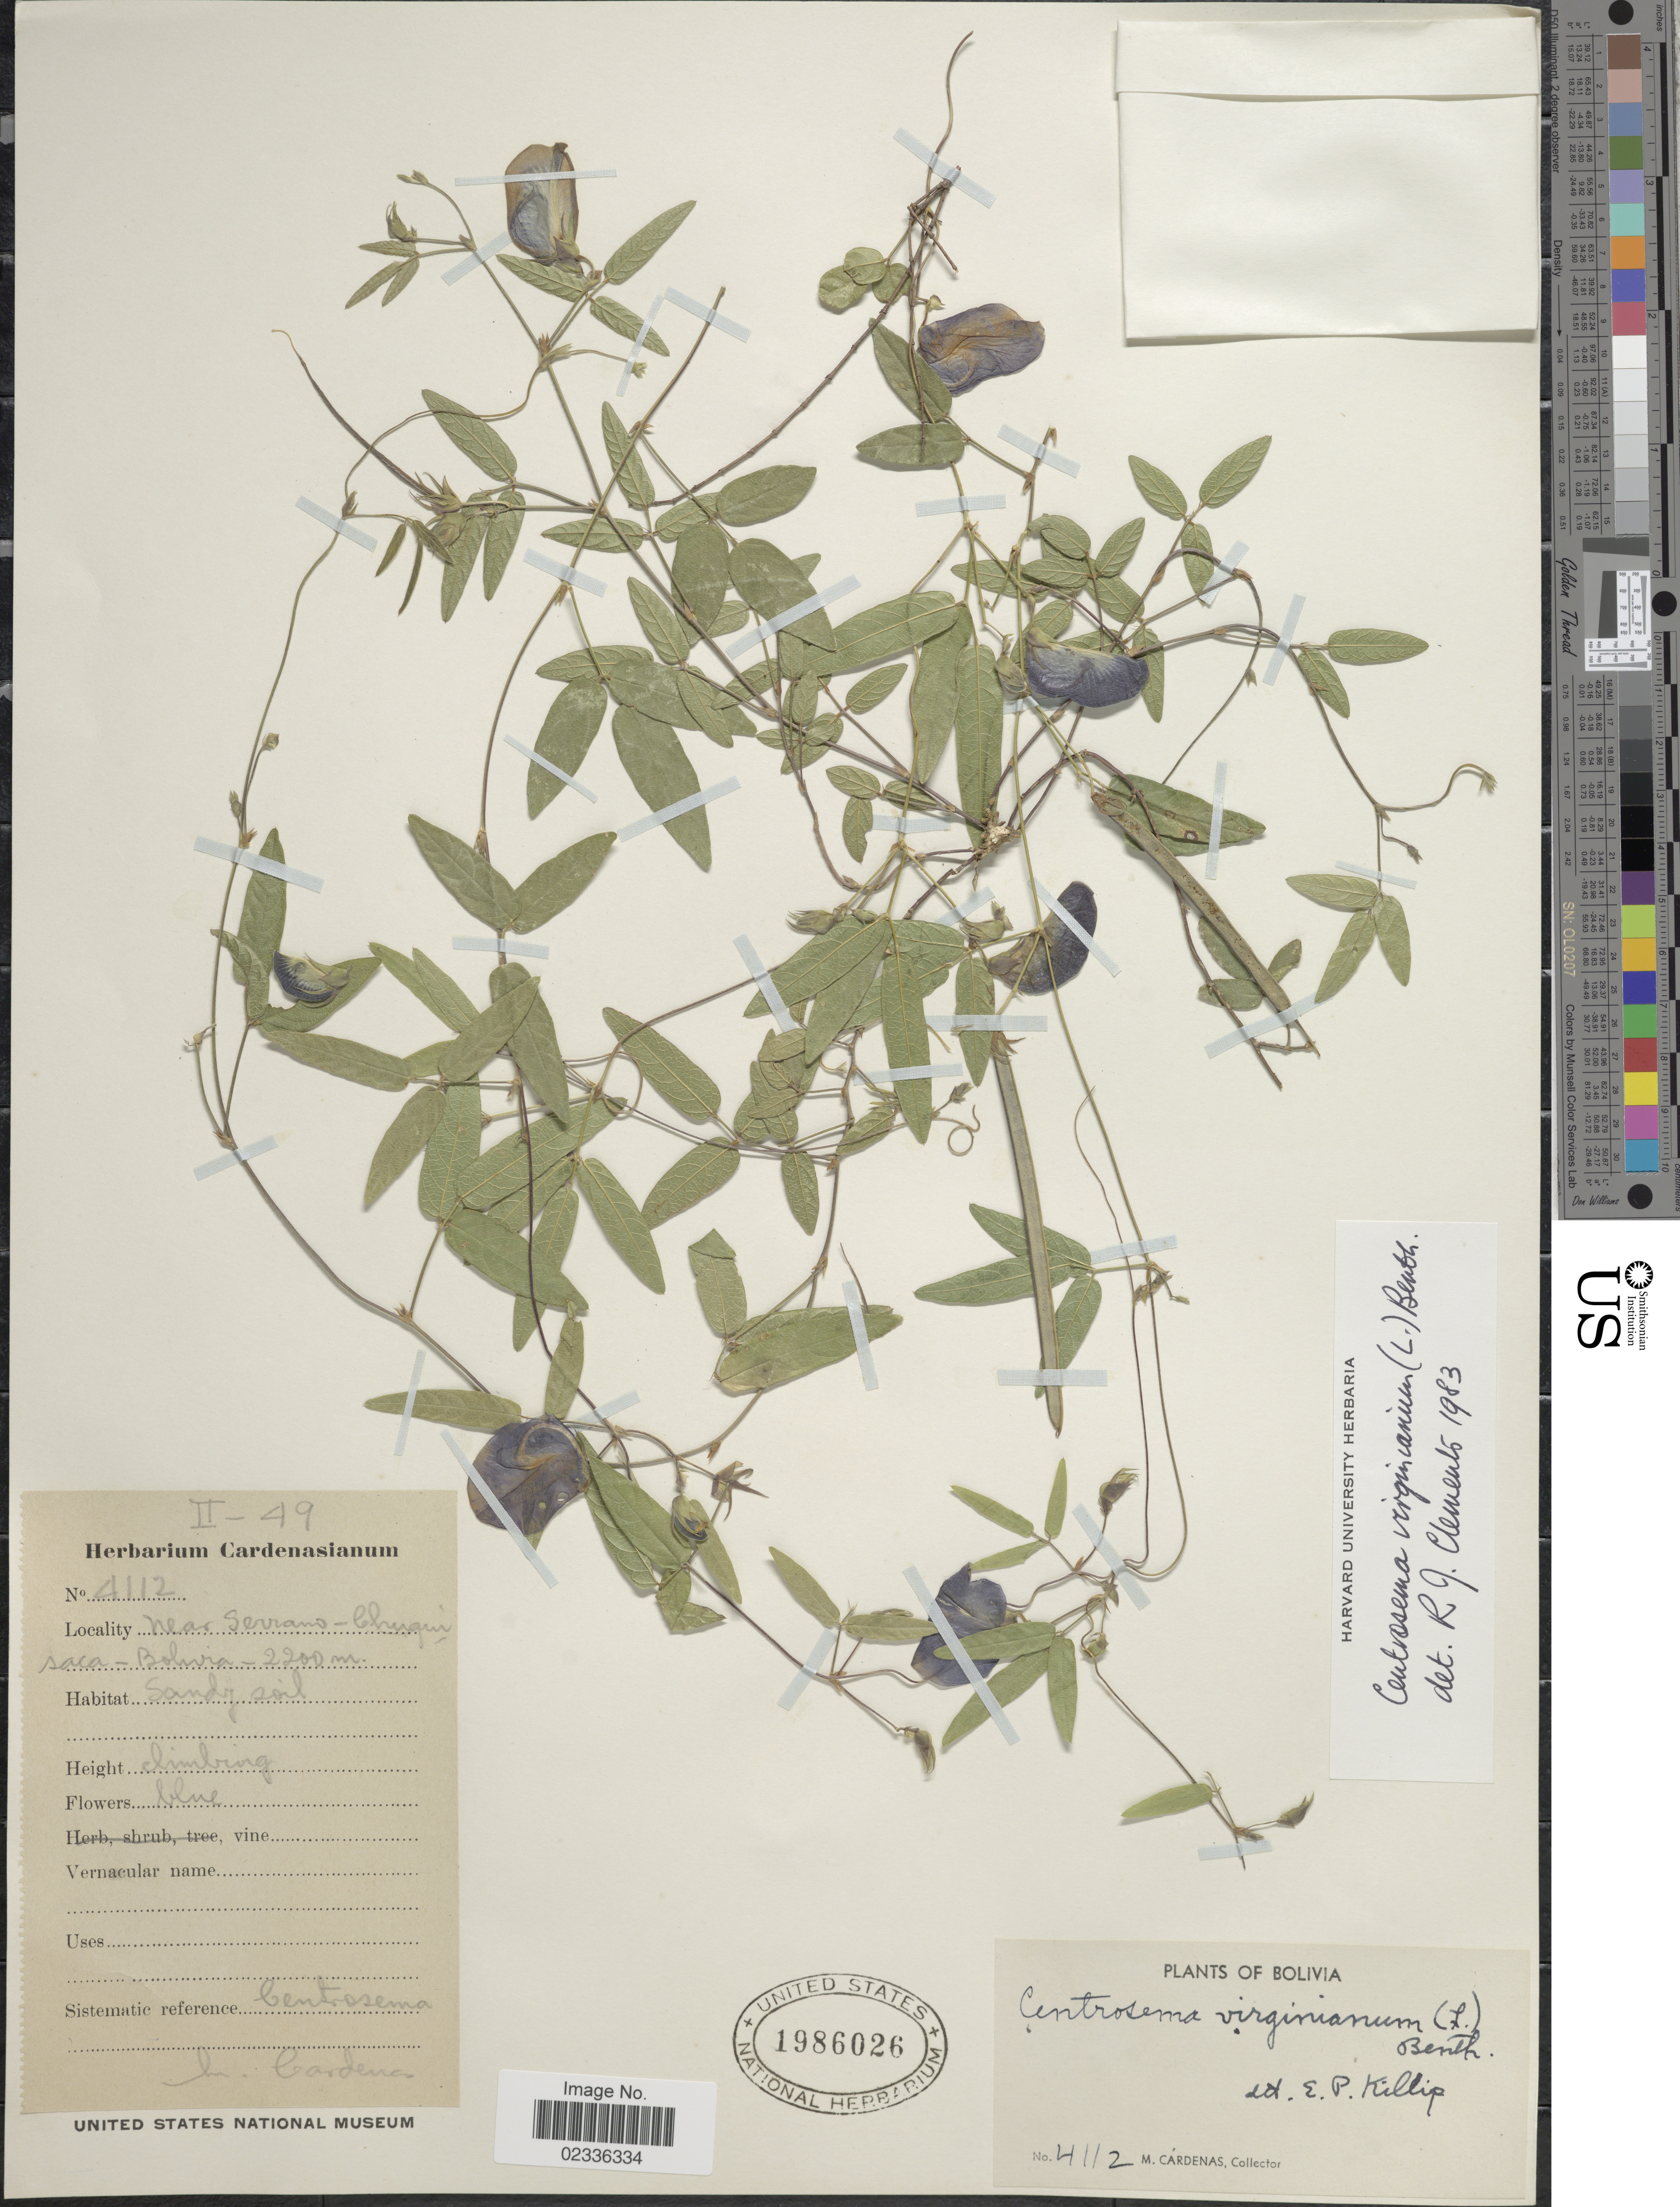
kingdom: Plantae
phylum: Tracheophyta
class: Magnoliopsida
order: Fabales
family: Fabaceae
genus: Centrosema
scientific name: Centrosema virginianum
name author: (L.) Benth.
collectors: M. Cárdenas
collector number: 4112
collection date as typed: Transcribed d/m/y: /2/49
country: Bolivia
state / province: Chuquisaca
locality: Near Serrano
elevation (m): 2200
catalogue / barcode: US 1986026